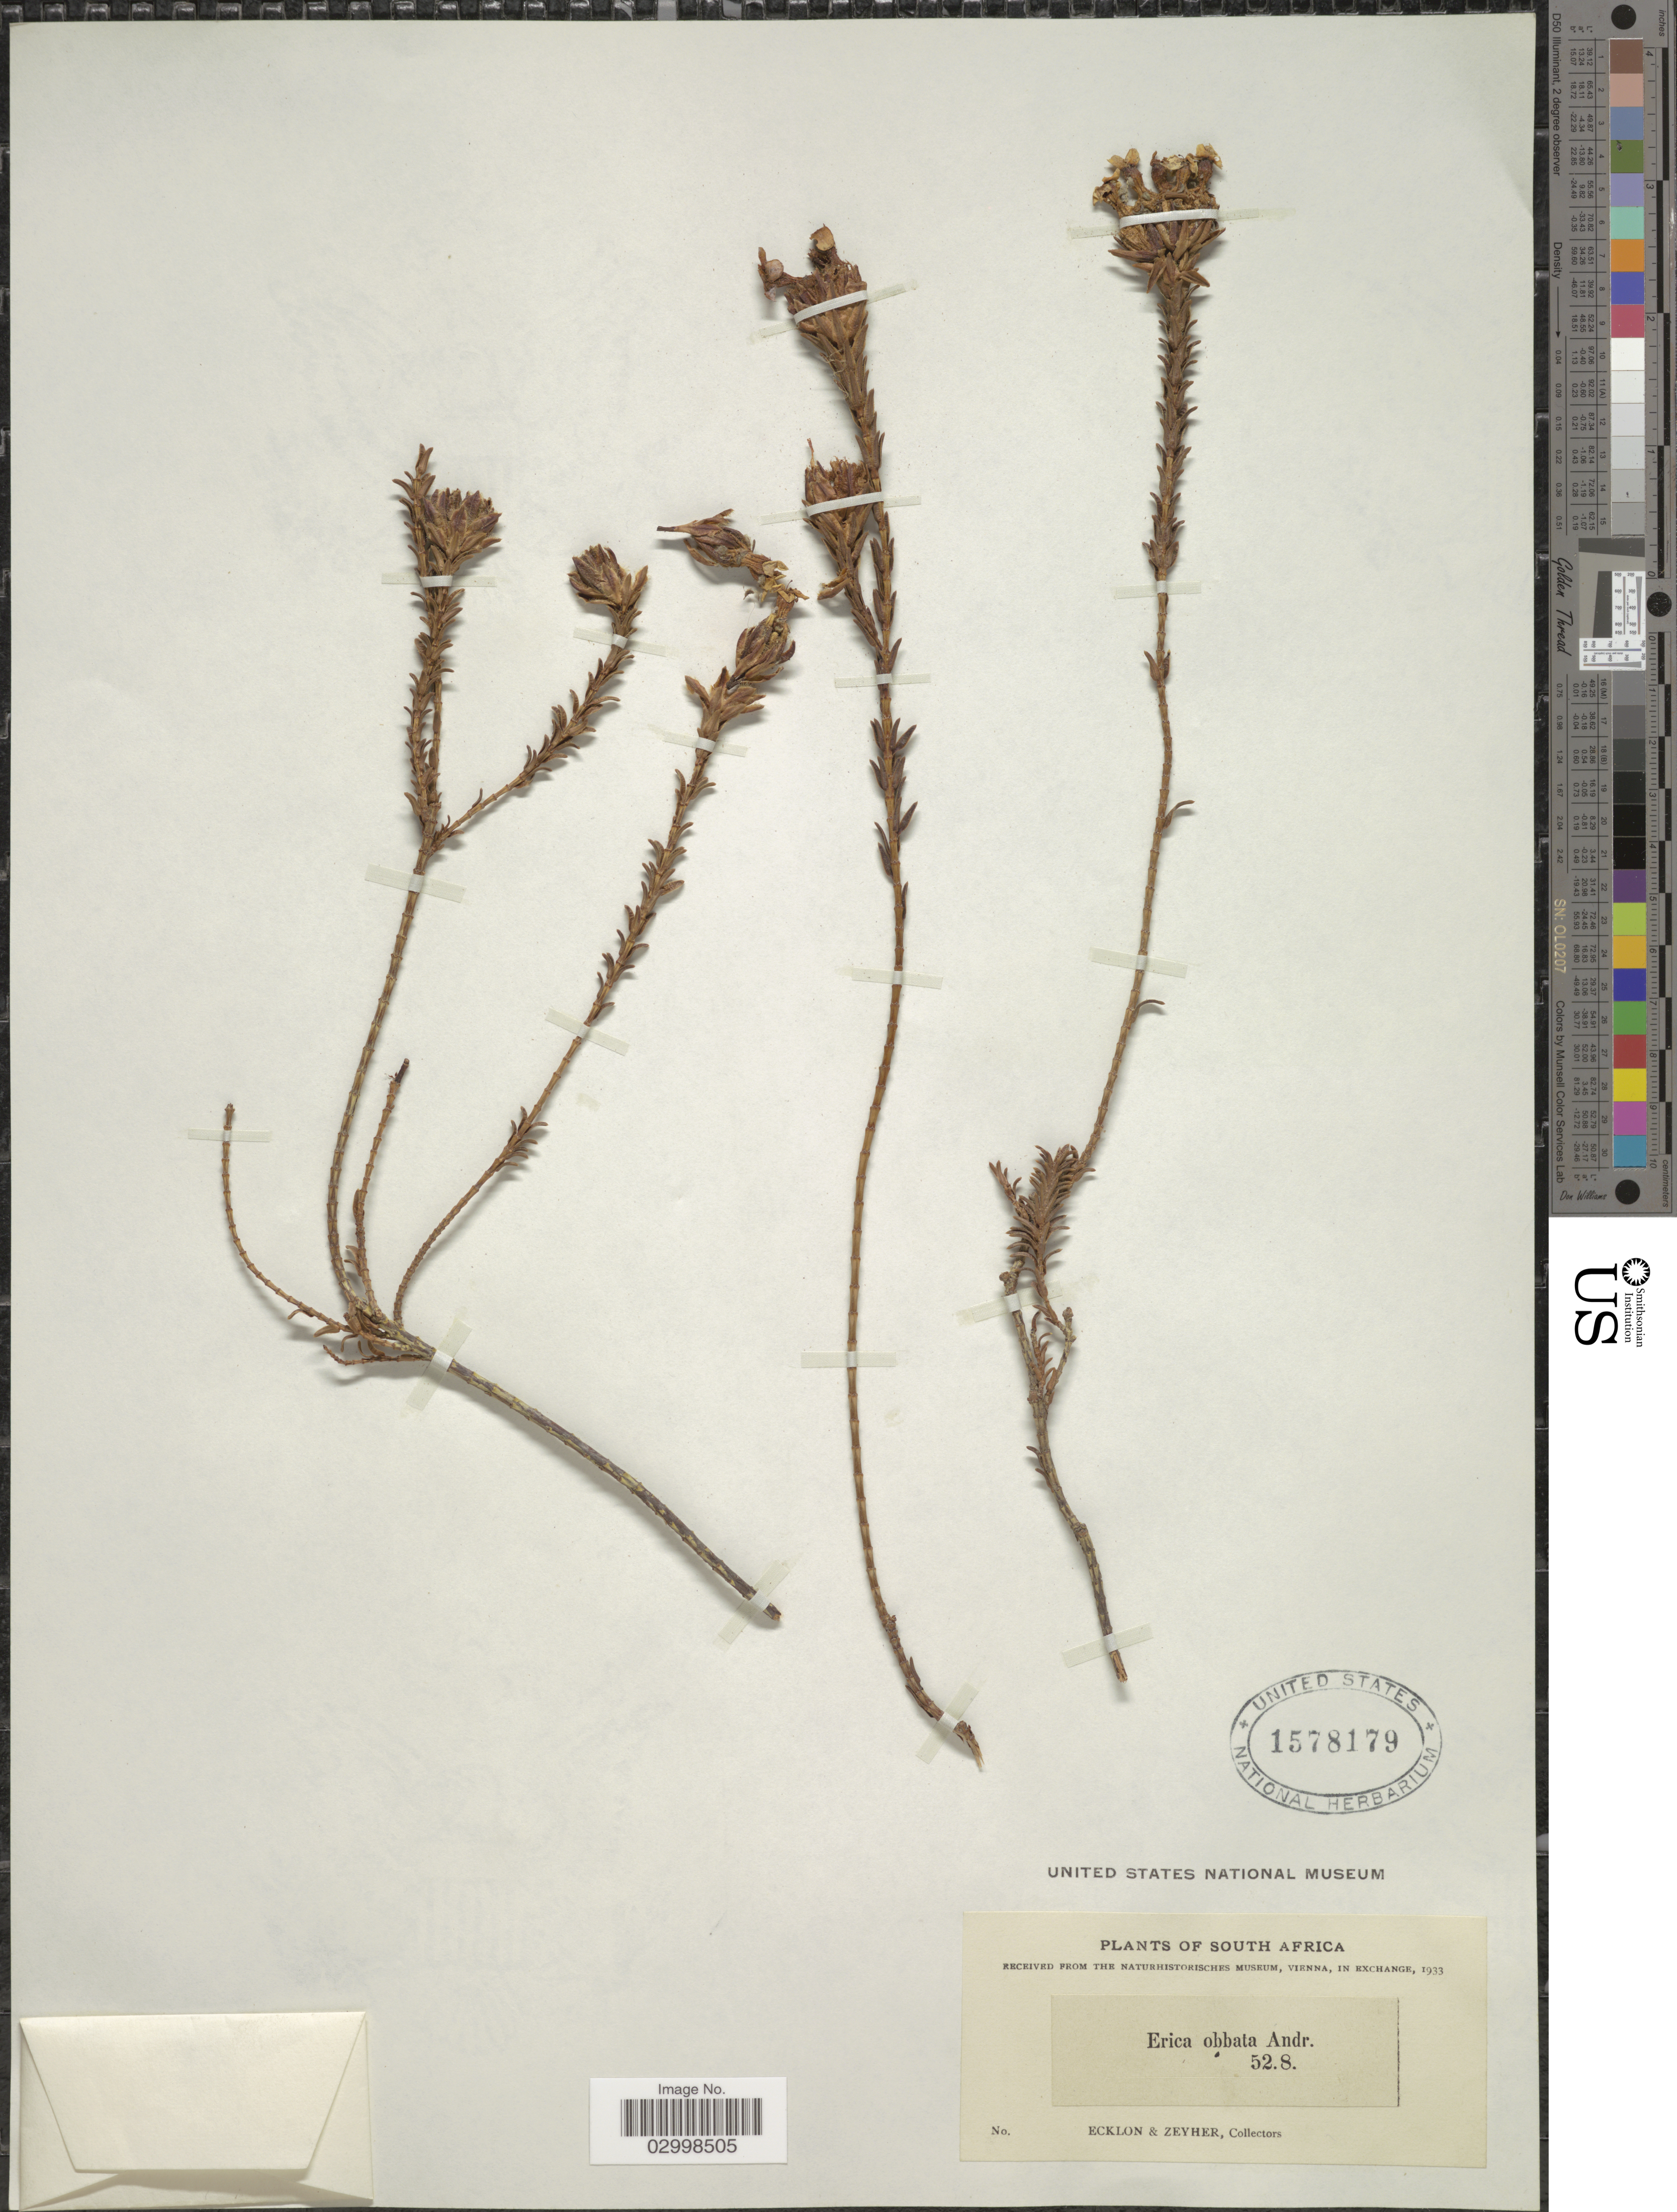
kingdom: Plantae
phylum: Tracheophyta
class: Magnoliopsida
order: Ericales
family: Ericaceae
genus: Erica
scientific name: Erica obbata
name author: Andrews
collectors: -. Ecklon & -. Zeyher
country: South Africa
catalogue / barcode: US 1578179